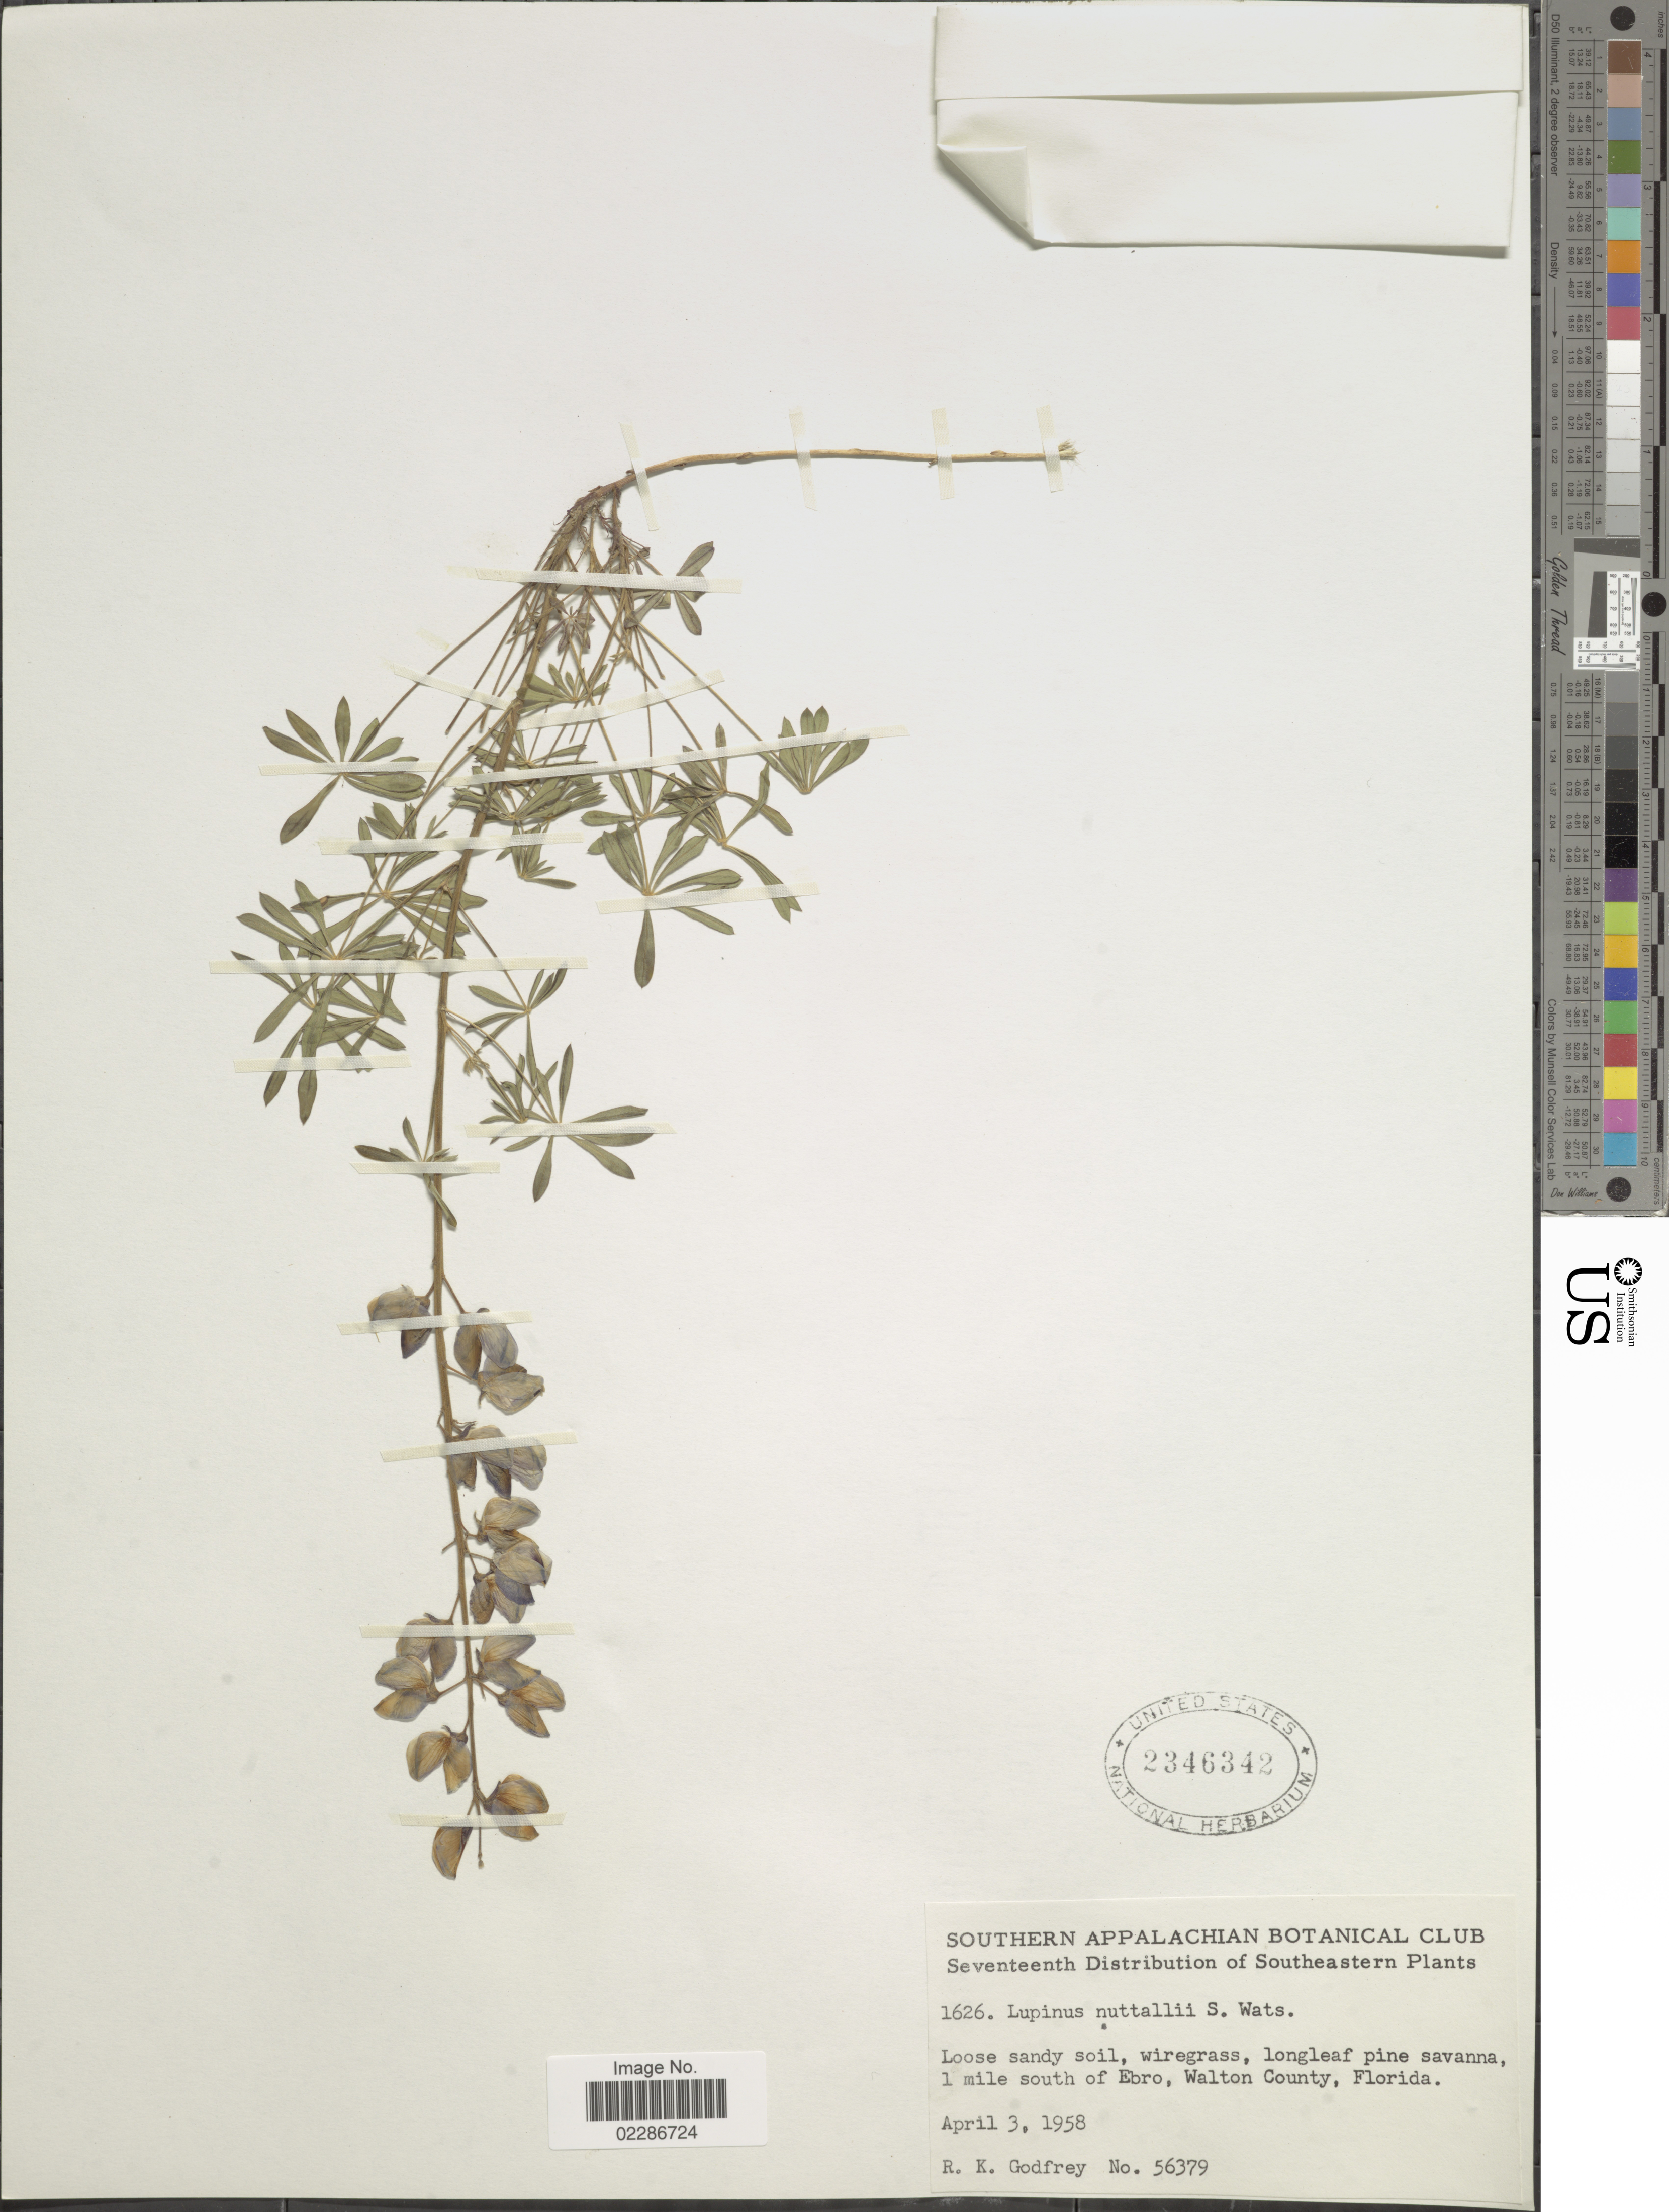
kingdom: Plantae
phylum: Tracheophyta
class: Magnoliopsida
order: Fabales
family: Fabaceae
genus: Lupinus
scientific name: Lupinus perennis subsp. gracilis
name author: (Chapm.) D.B. Dunn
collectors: R. K. Godfrey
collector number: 56379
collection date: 1958-04-03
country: United States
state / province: Florida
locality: Loose sandy soil, wiregrass, longleaf pine savanna, 1 mile south of Ebro, Walton County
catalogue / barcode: US 2346342